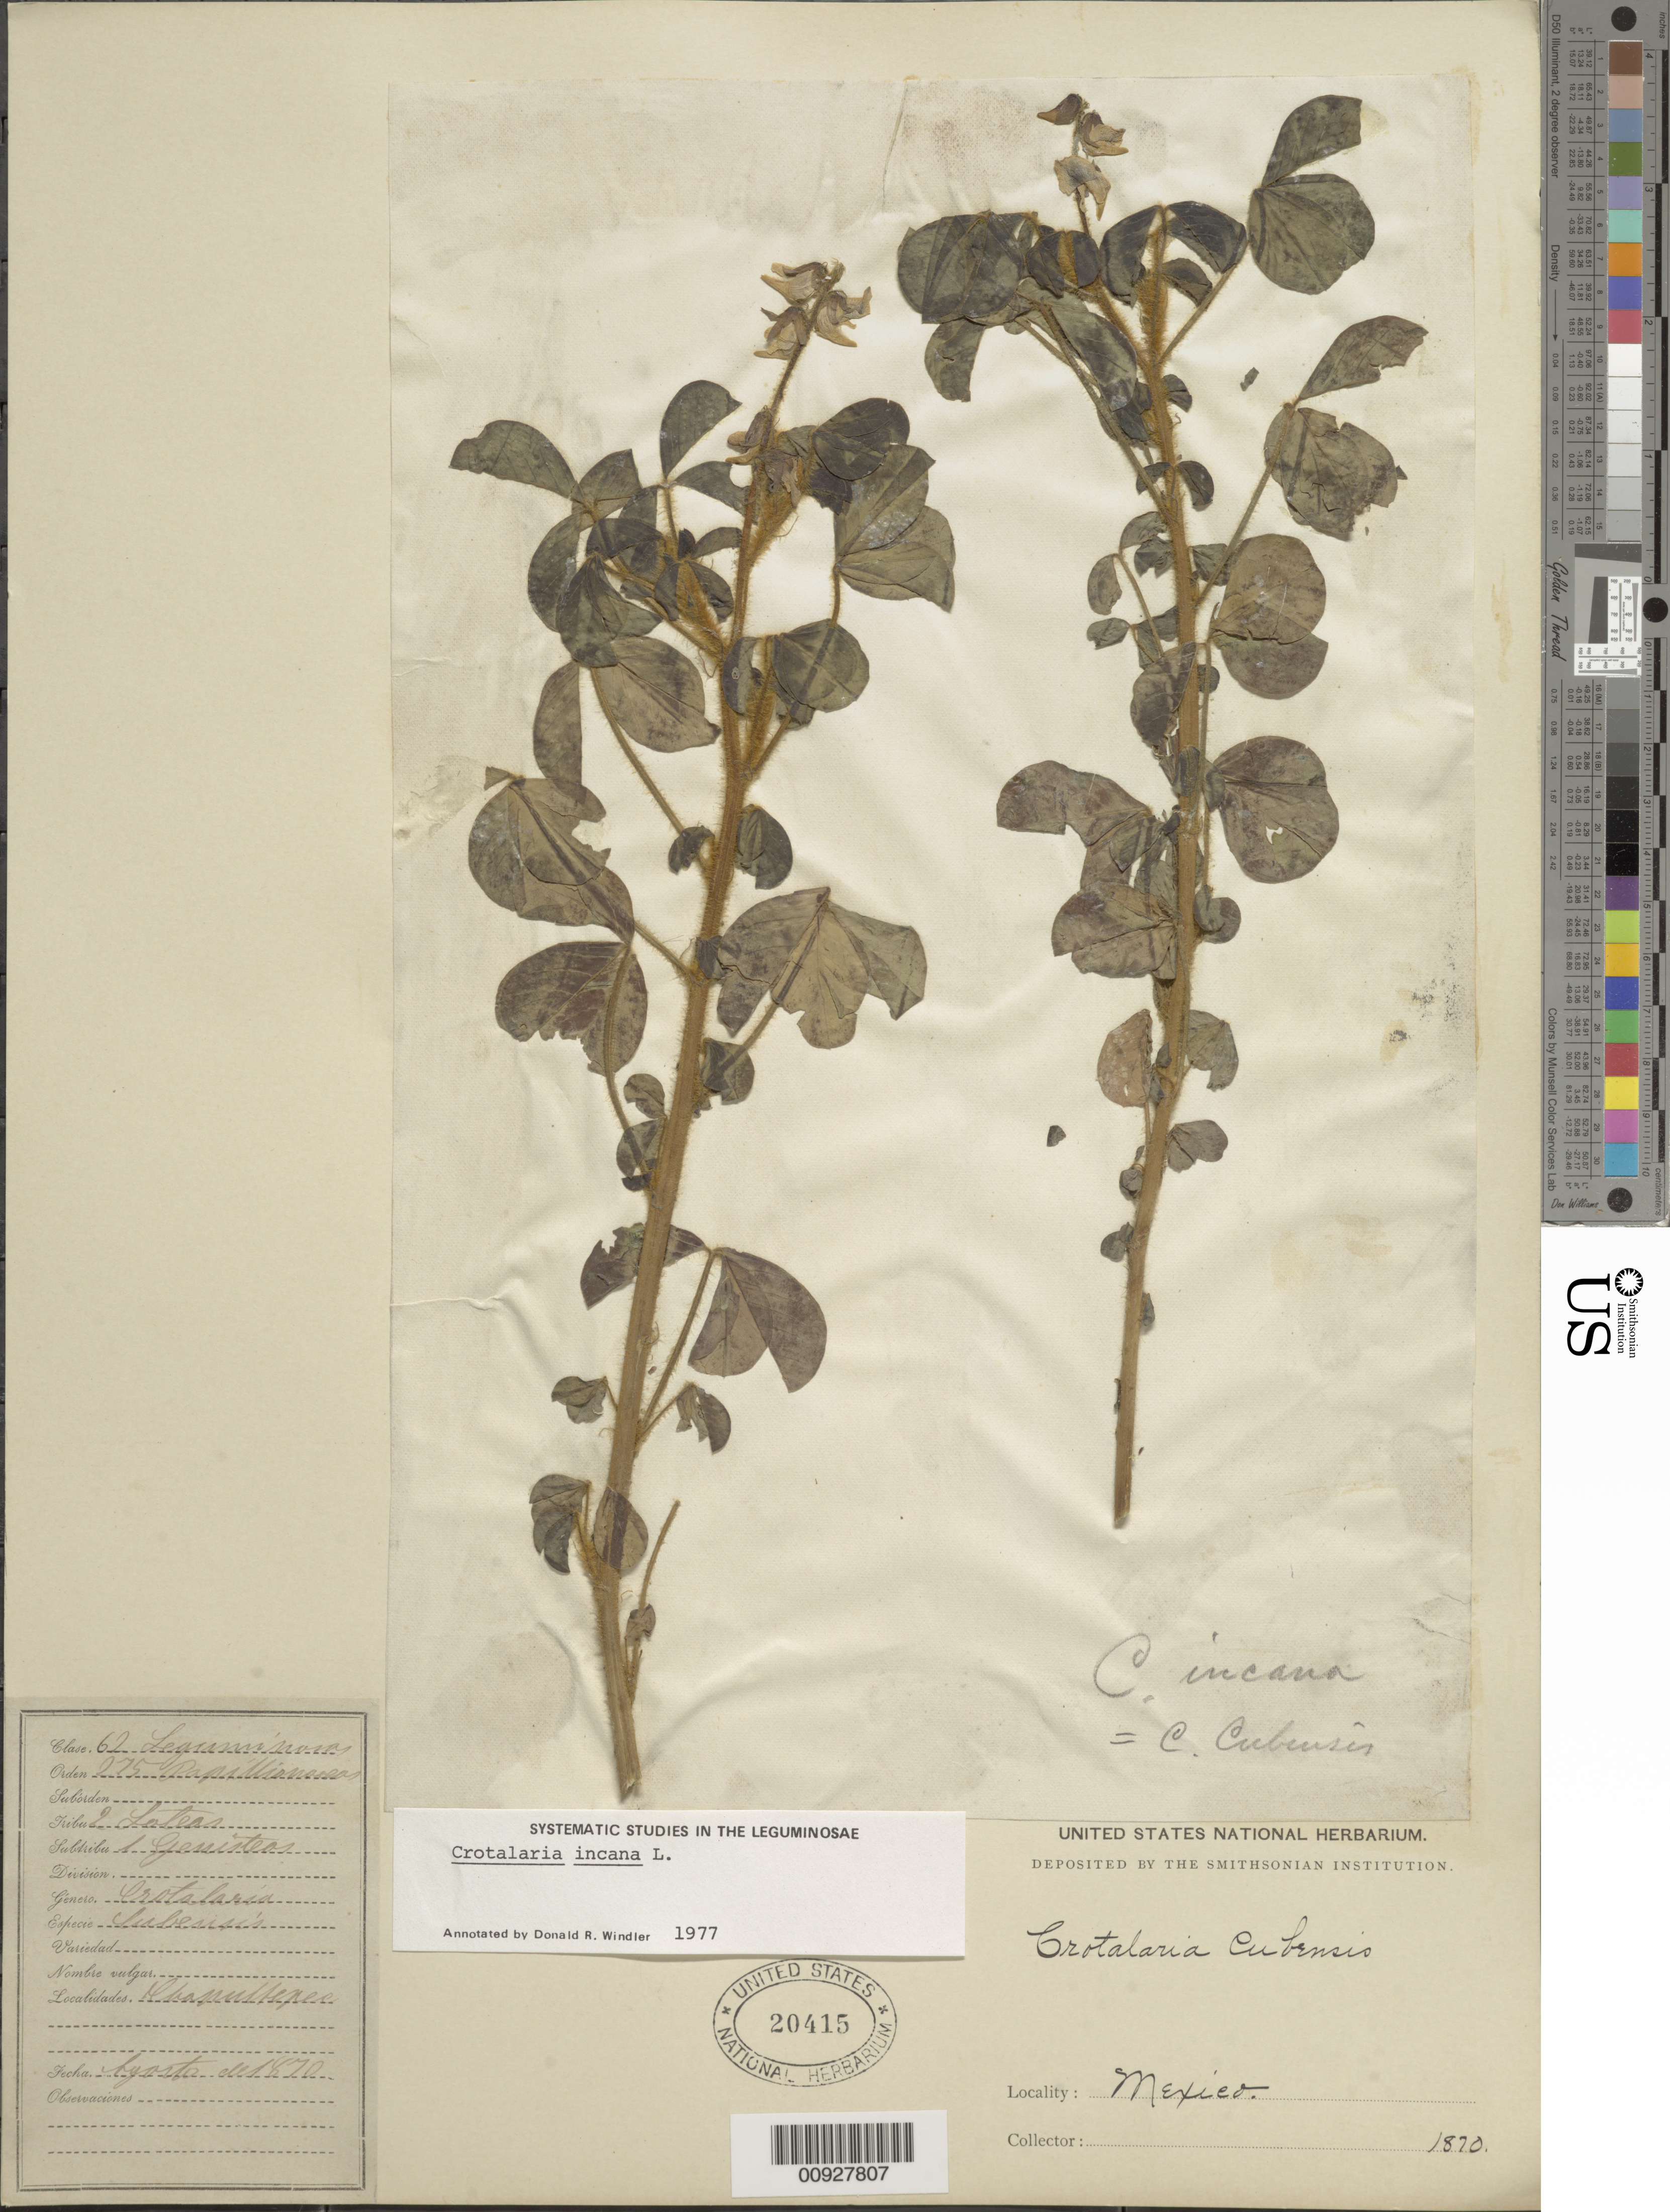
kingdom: Plantae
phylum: Tracheophyta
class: Magnoliopsida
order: Fabales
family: Fabaceae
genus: Crotalaria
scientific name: Crotalaria incana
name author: L.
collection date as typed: Aug 1870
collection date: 1870-08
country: Mexico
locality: Chapultepec.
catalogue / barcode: US 20415